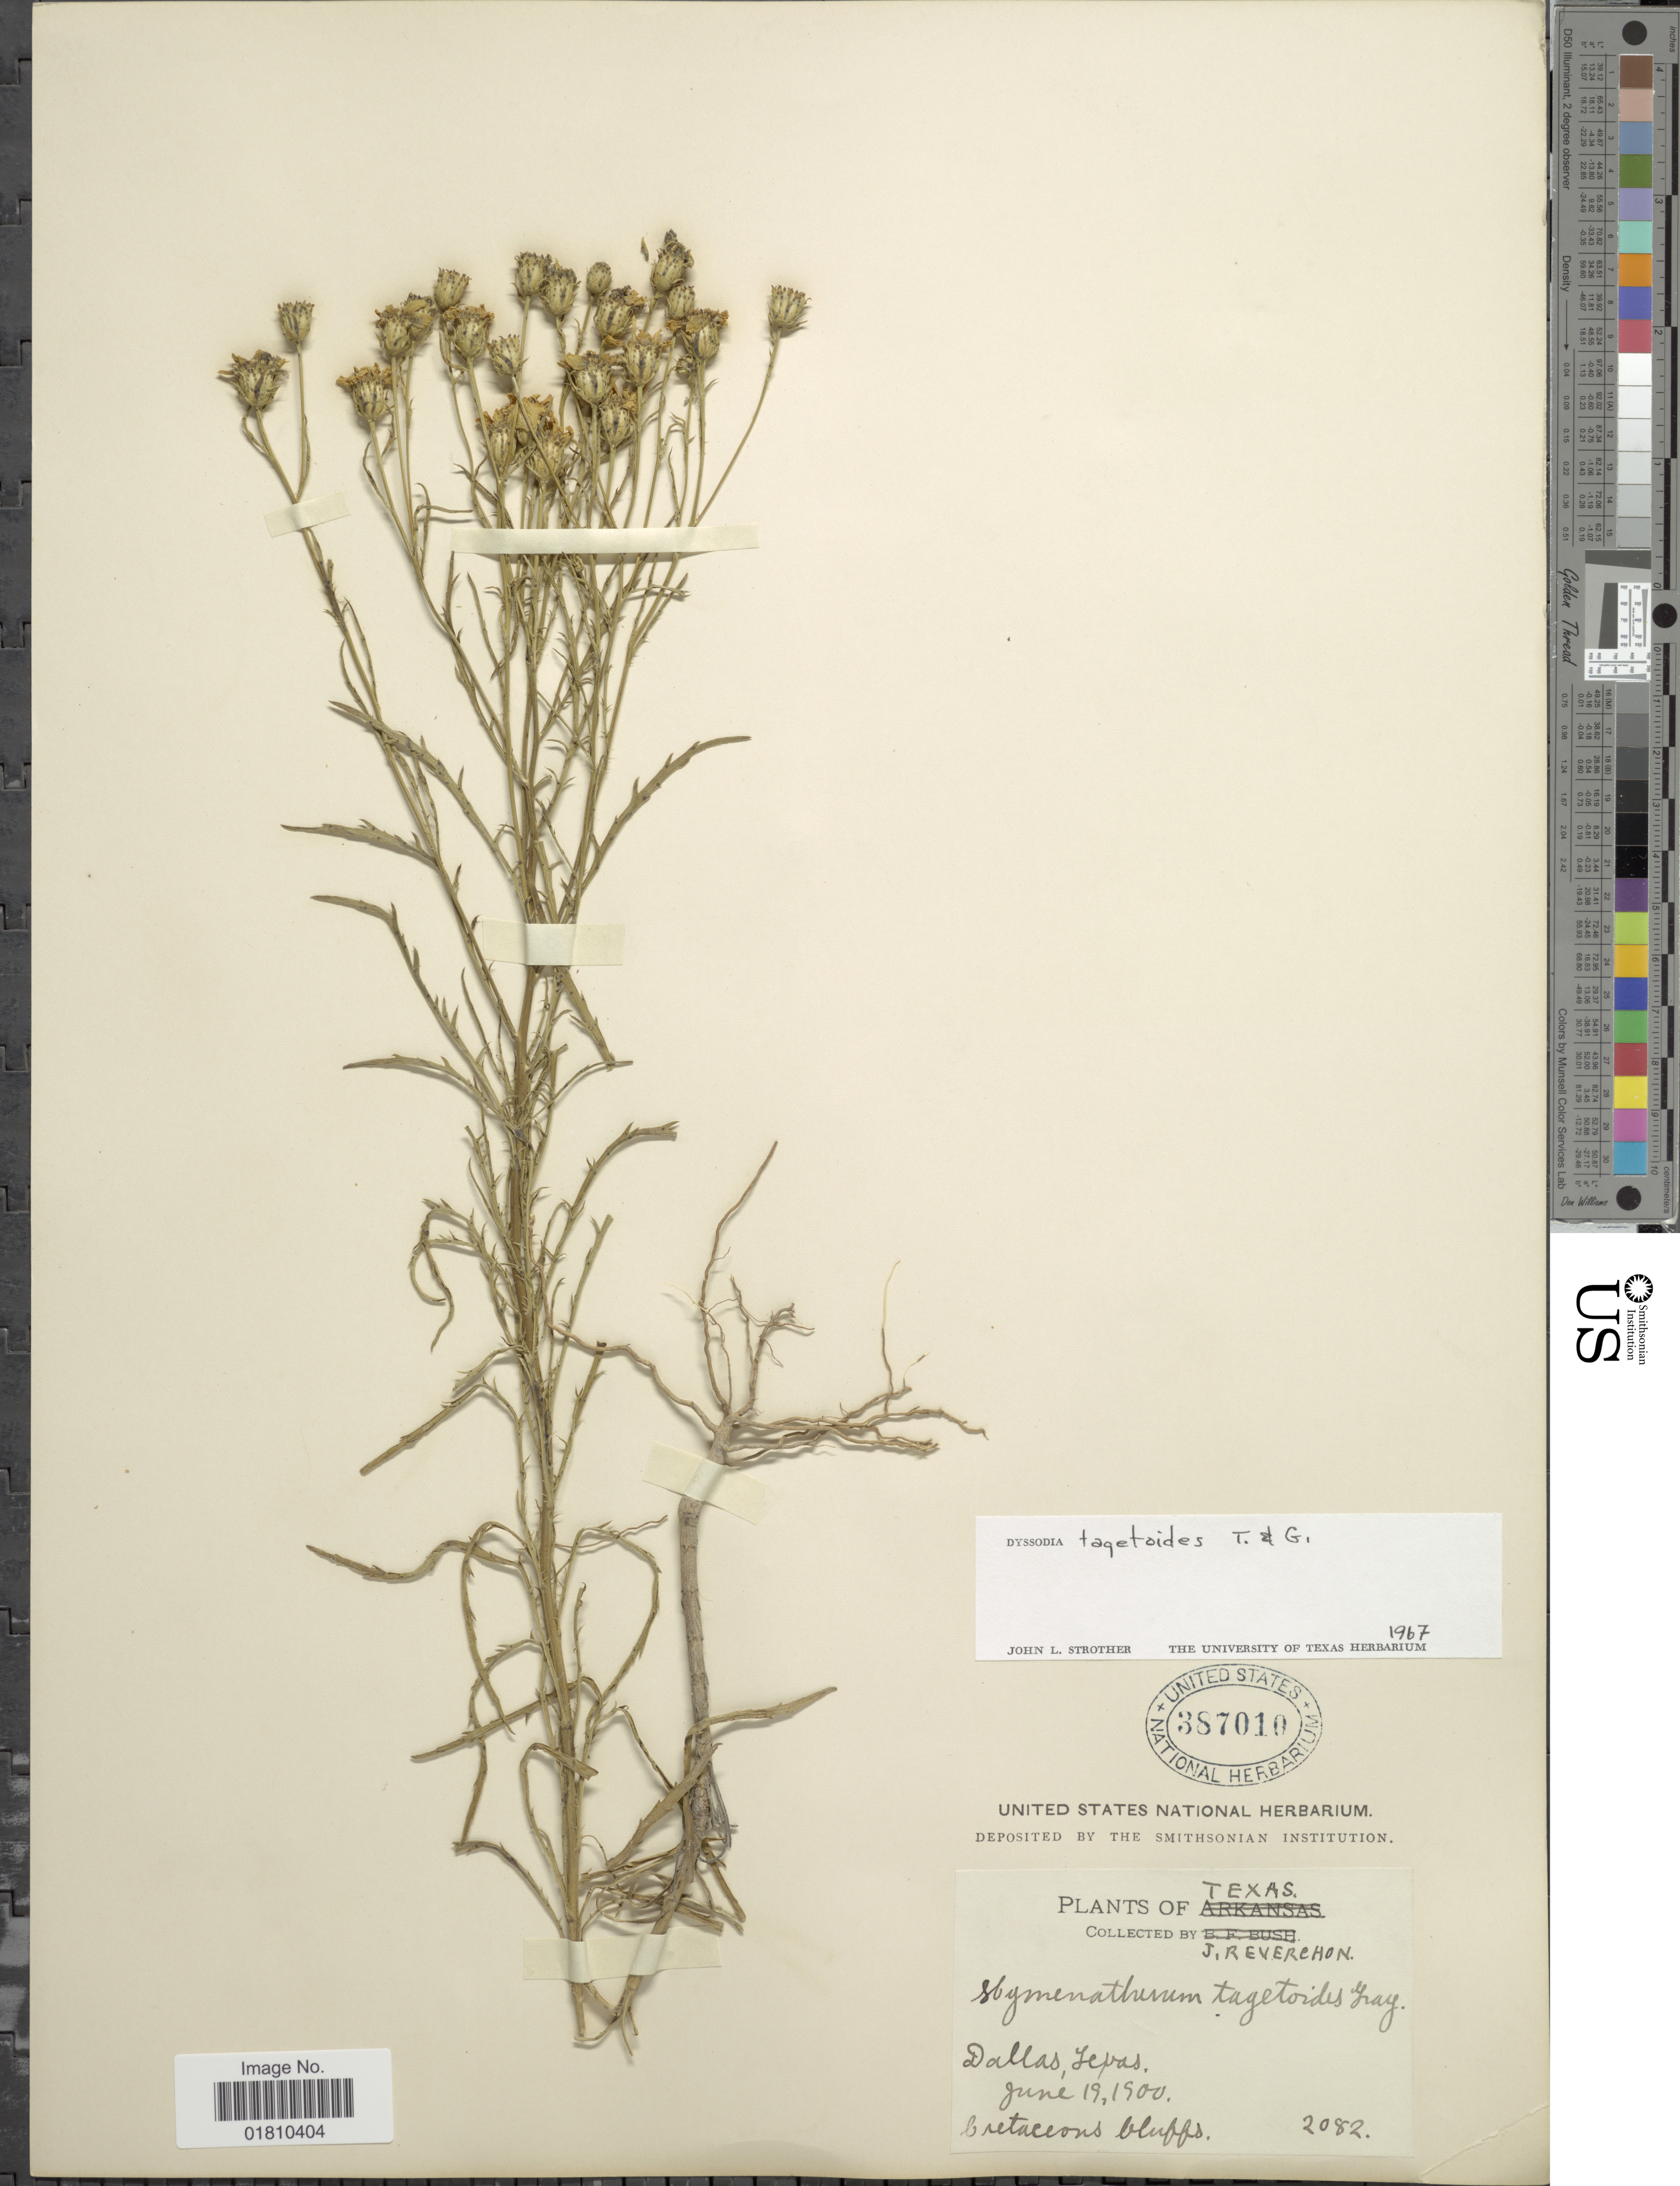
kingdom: Plantae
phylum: Tracheophyta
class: Magnoliopsida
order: Asterales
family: Asteraceae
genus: Dysodiopsis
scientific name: Dysodiopsis tagetoides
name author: (Torr. & A. Gray) Rydb.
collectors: J. Reverchon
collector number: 2082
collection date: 1900-06-19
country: United States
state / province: Texas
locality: Dallas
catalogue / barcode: US 387010